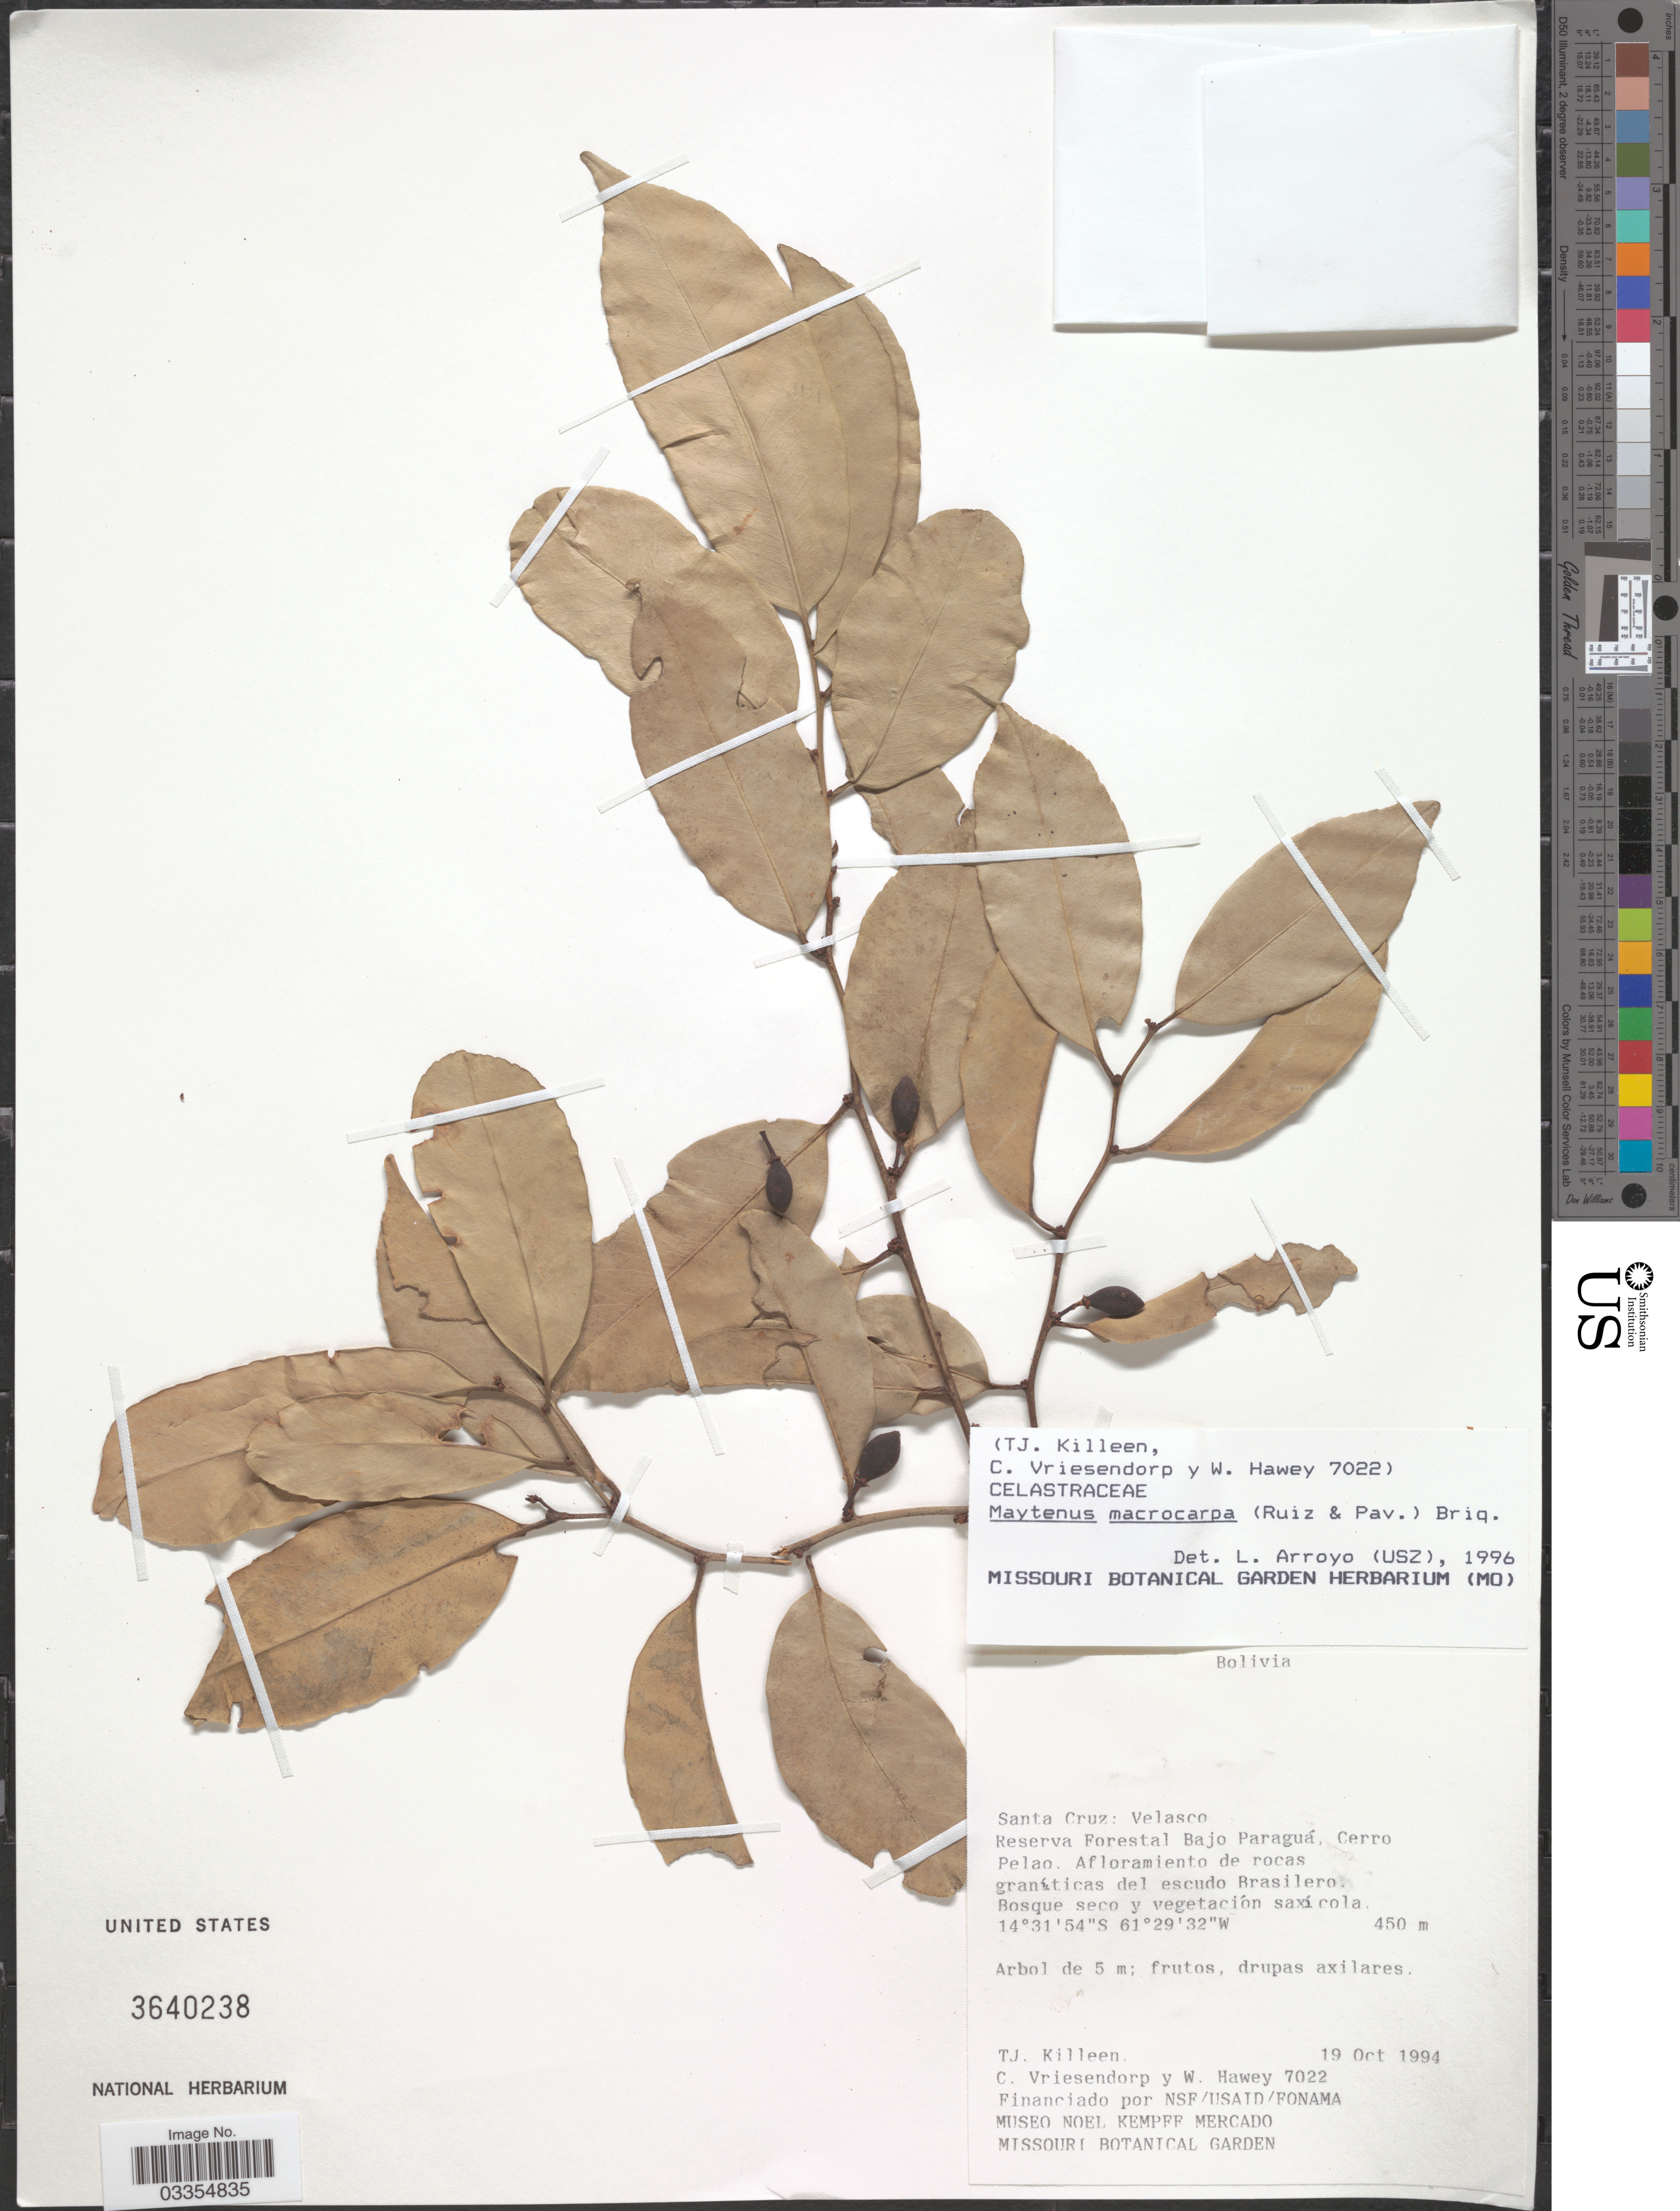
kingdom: Plantae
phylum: Tracheophyta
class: Magnoliopsida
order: Celastrales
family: Celastraceae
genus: Maytenus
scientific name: Maytenus macrocarpa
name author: (Ruiz & Pav.) Briq.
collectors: T. J. Killeen, C. Vriesendorp & W. Hawey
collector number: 7022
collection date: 1994-10-19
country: Bolivia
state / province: Santa Cruz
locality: Velasco. Reserva Forestal Bajo Paraguá, Cerro Pelao. Afloramiento de rocas graníticas del escudo Brasilero.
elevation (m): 450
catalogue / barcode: US 3640238